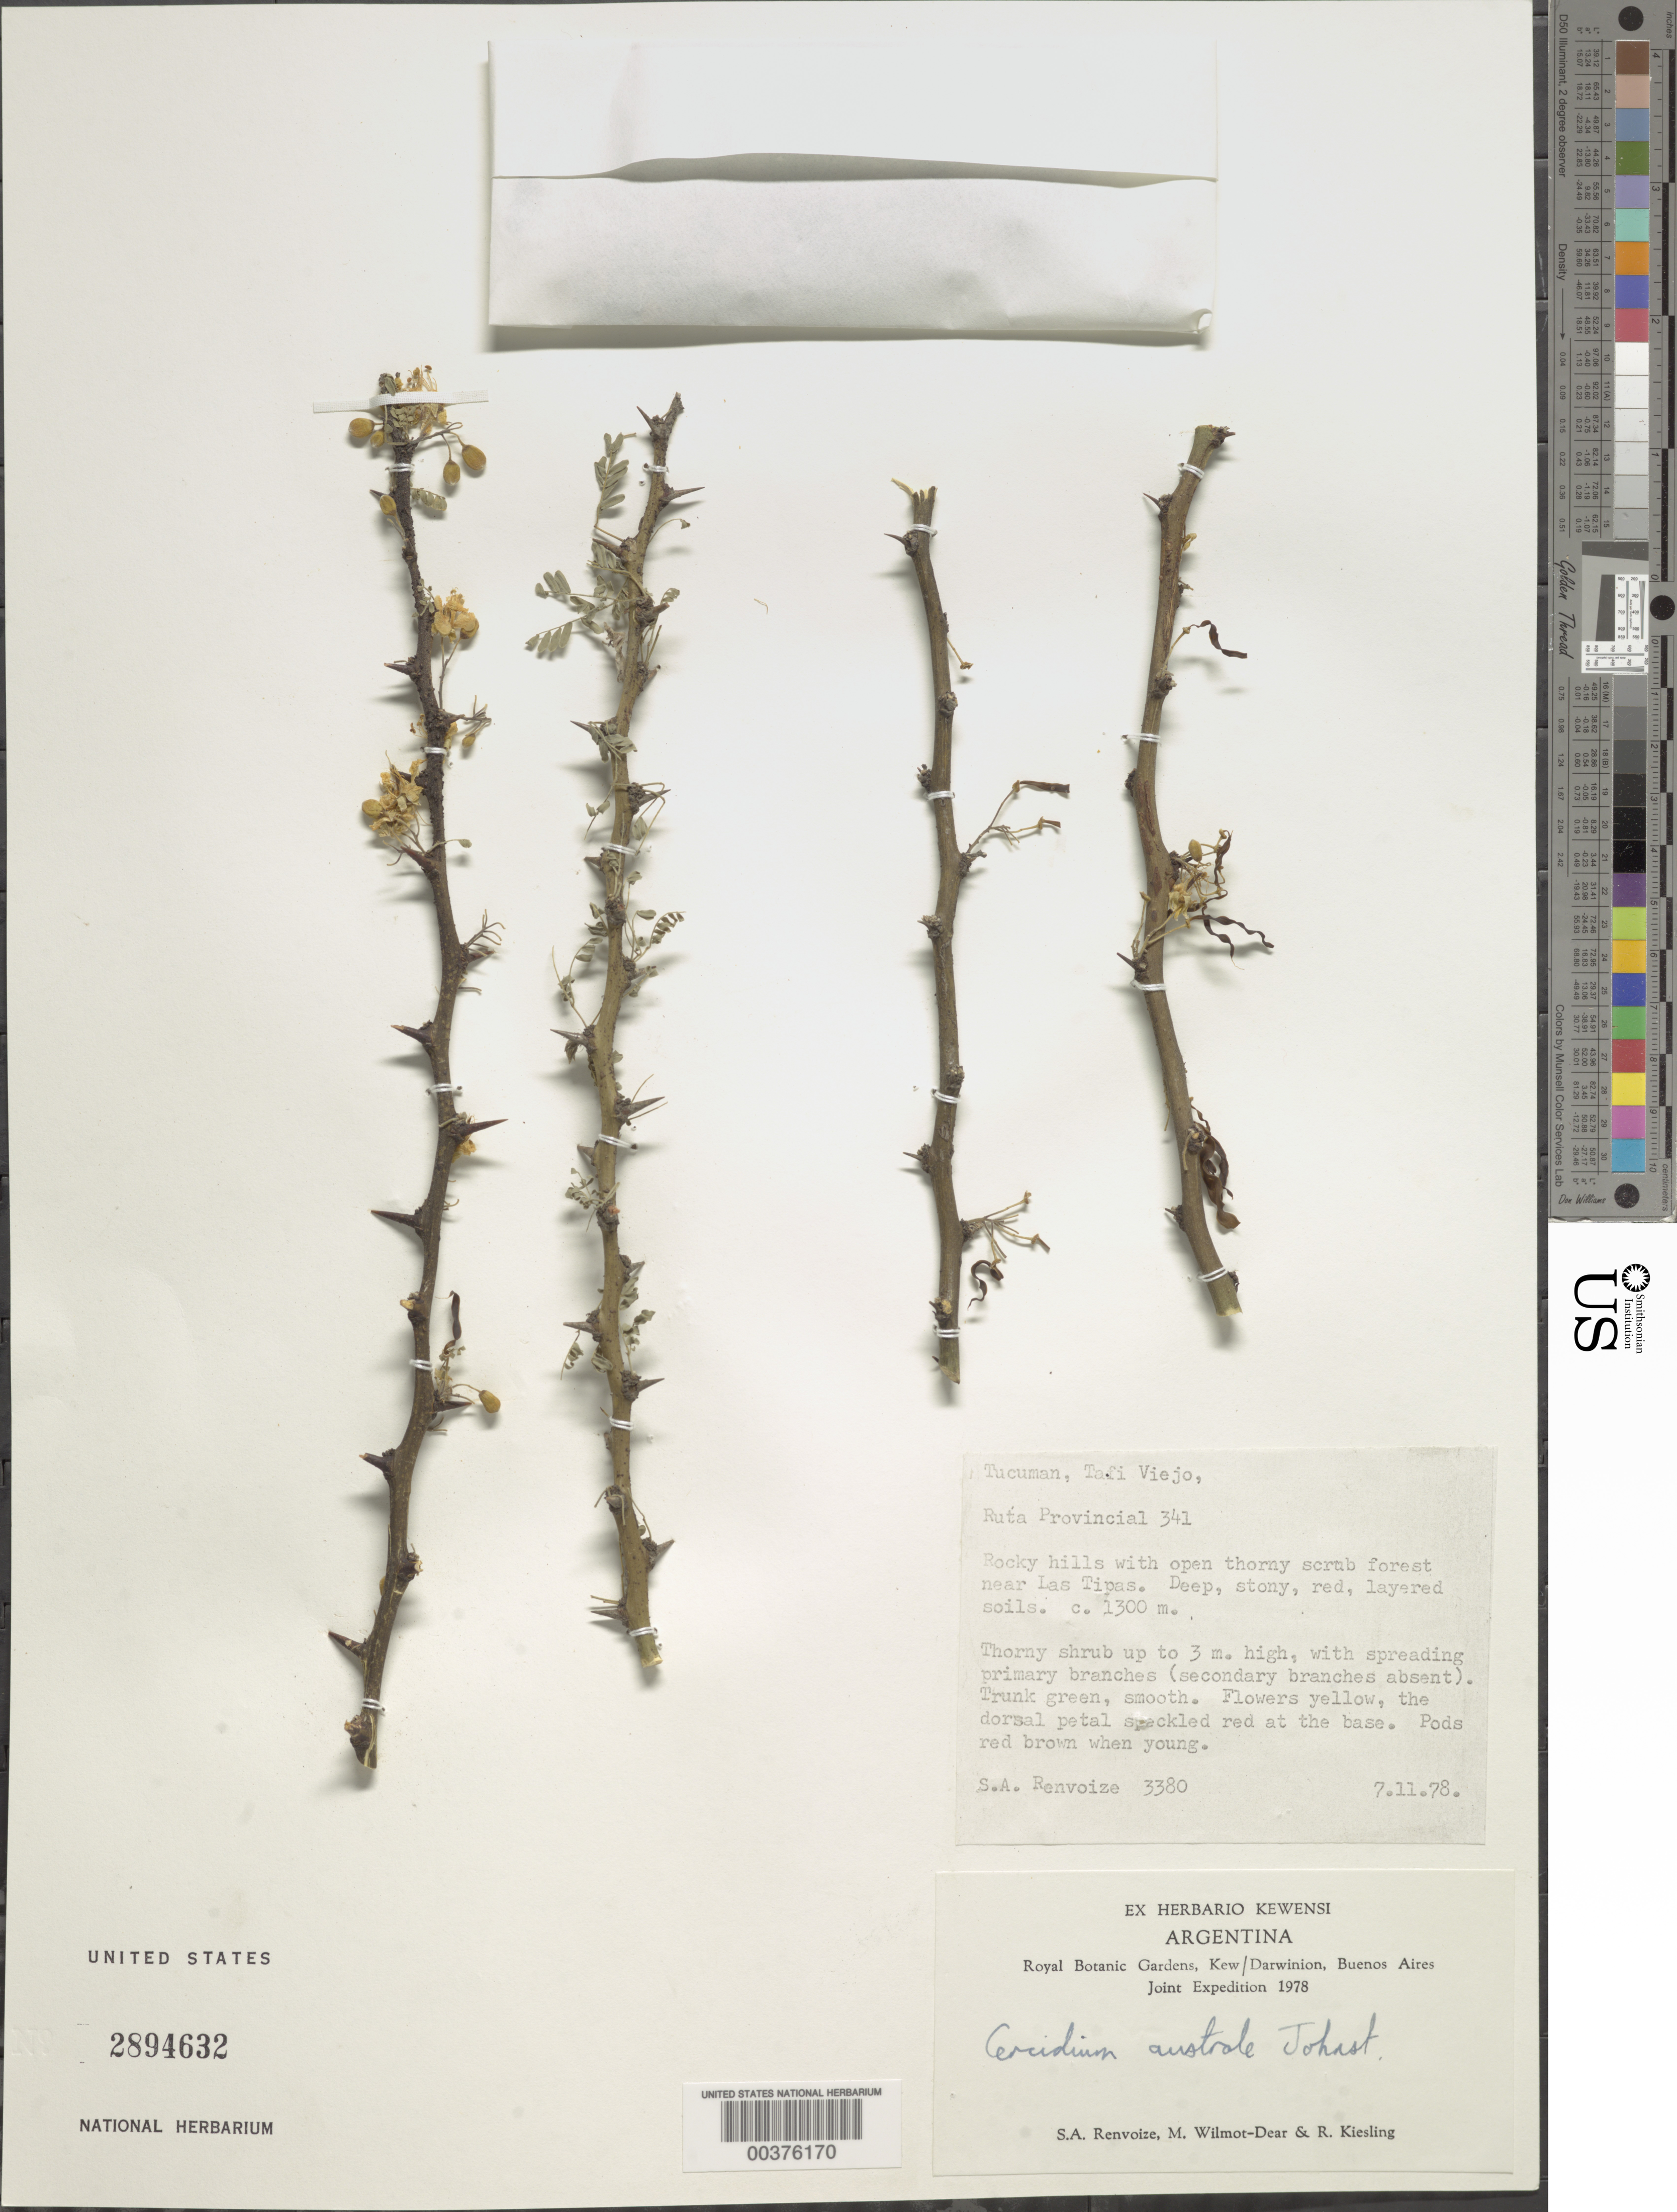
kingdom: Plantae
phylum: Tracheophyta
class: Magnoliopsida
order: Fabales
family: Fabaceae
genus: Parkinsonia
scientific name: Parkinsonia glauca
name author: (Cav.) Varjão & Mansano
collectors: S. A. Renvoize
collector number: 3380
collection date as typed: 07 Nov 1978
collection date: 1978-11-07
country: Argentina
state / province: Tucumán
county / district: Tafí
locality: Tafi Viejo, near las Tipas; ruta provincial 341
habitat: Rocky hills with open thorny scrub forest; deep stony red layered soils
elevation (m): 1300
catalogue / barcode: US 2894632